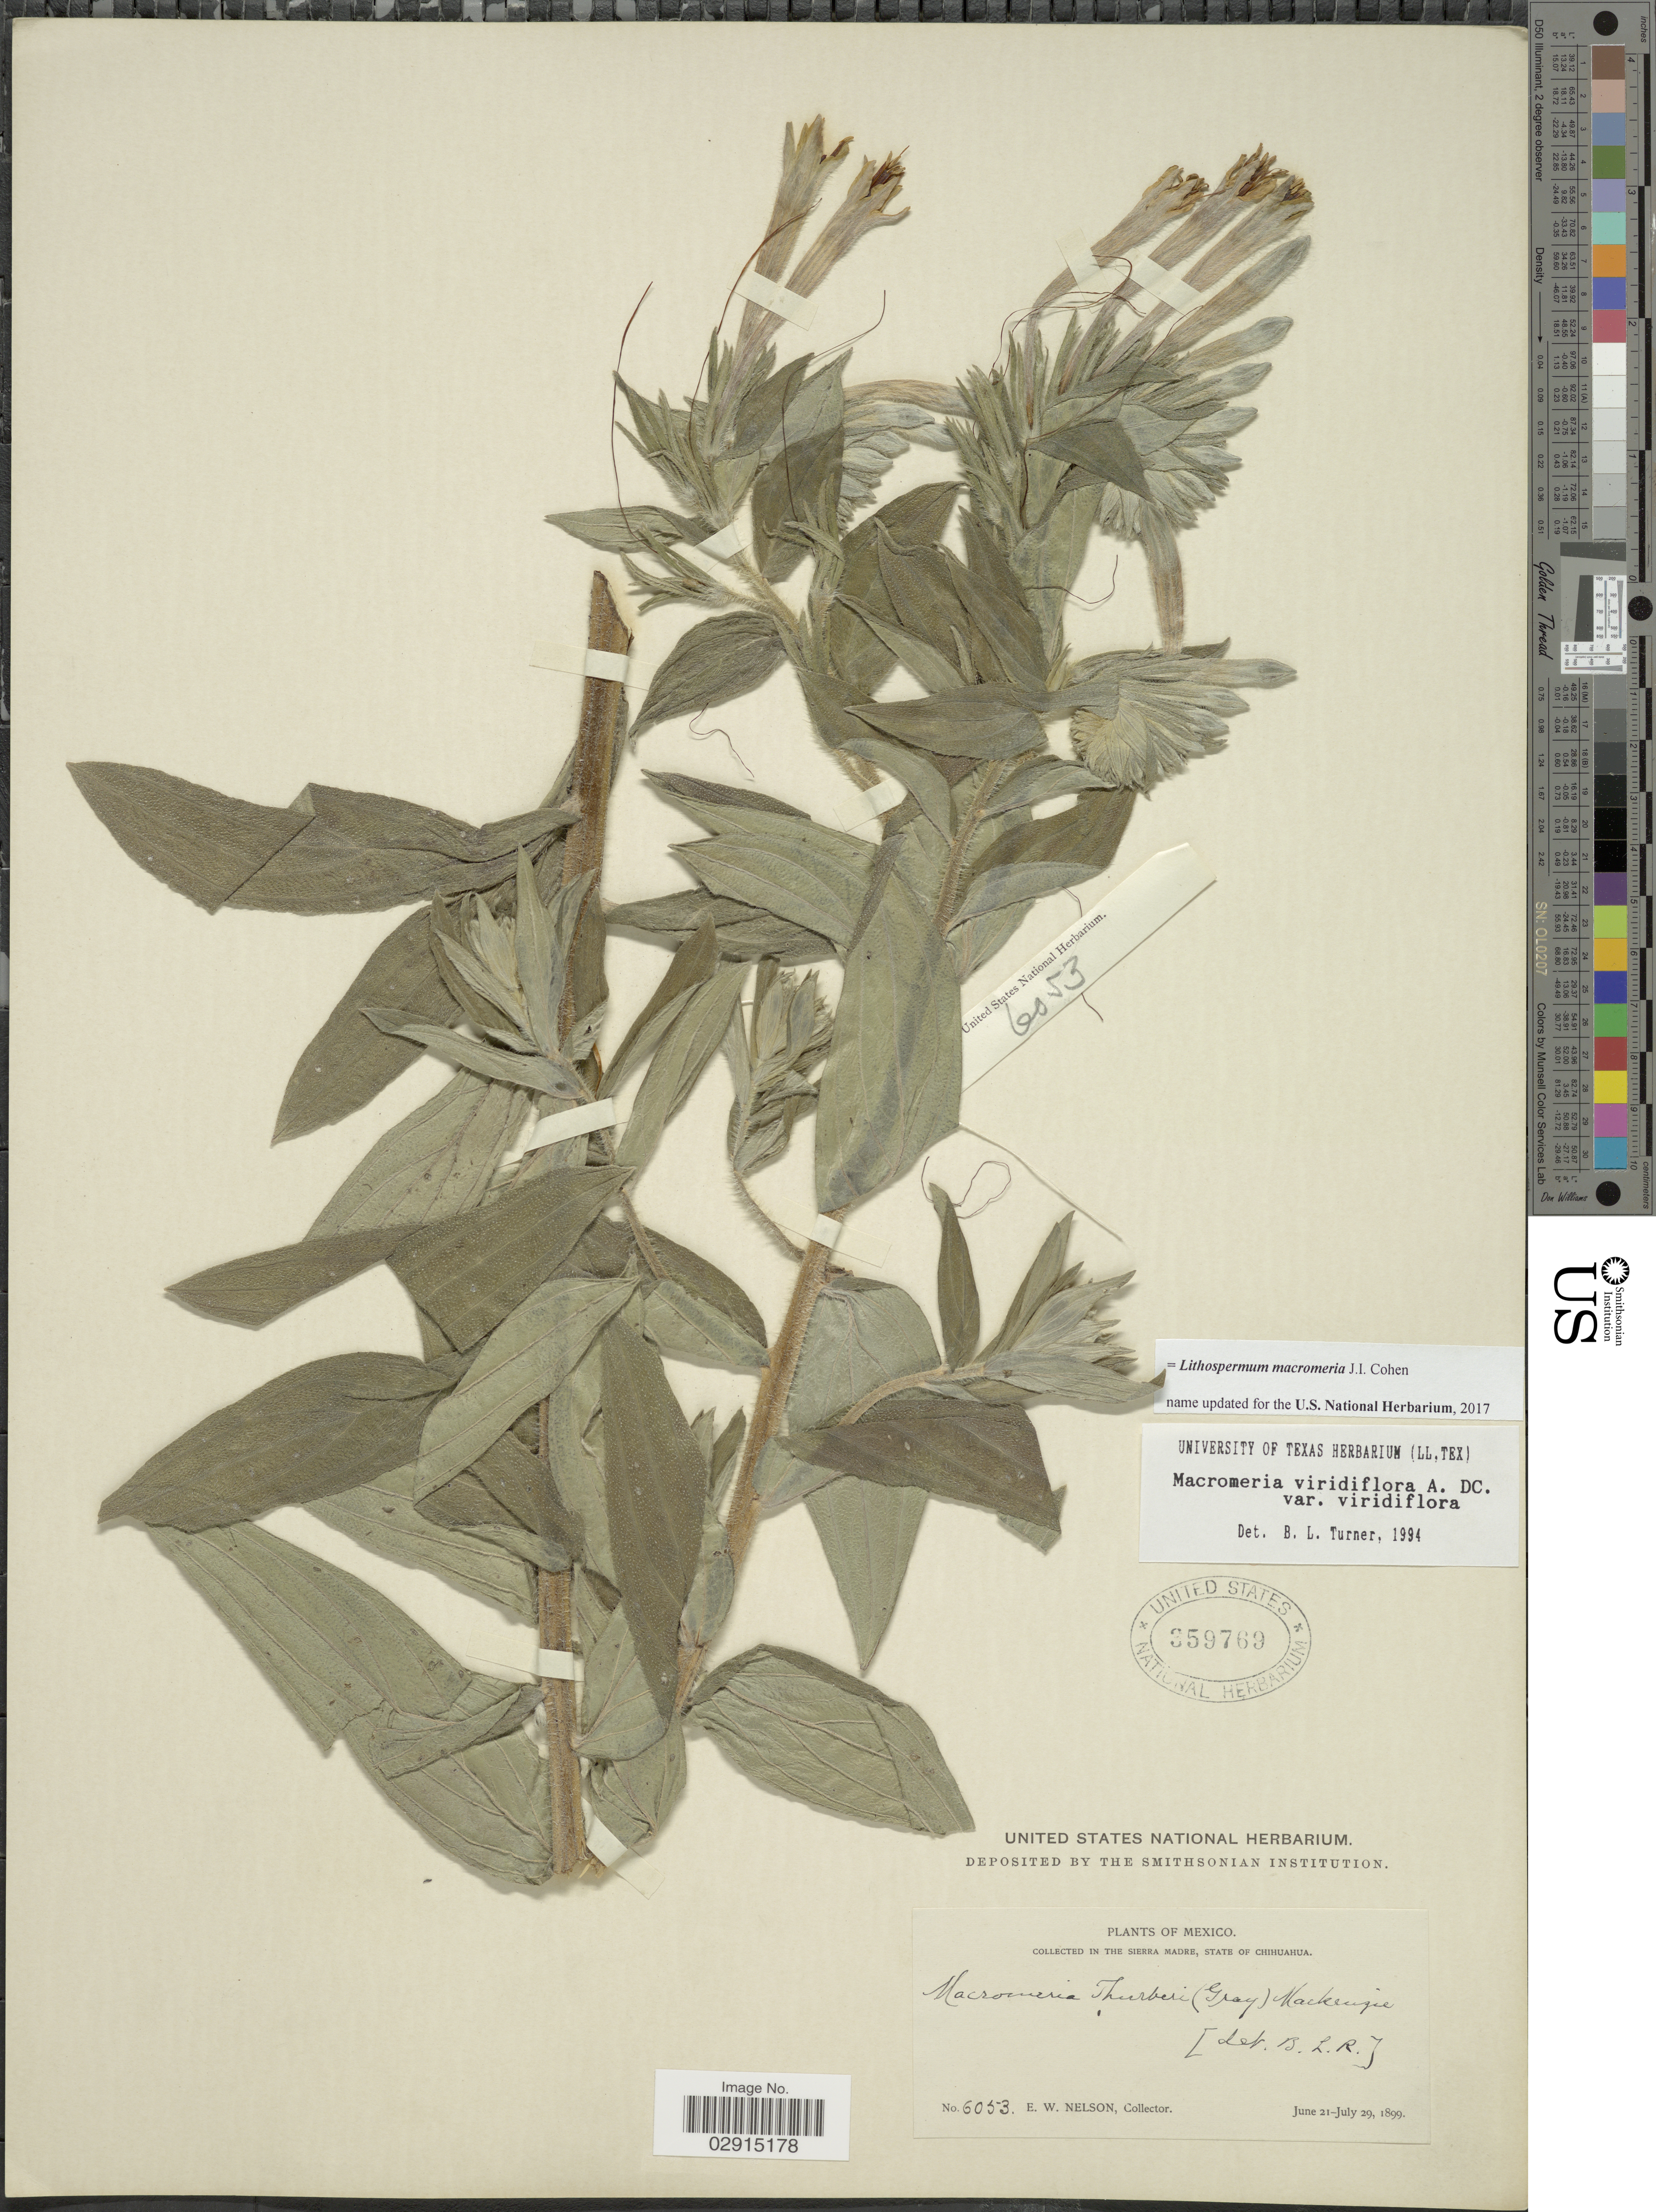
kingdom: Plantae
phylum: Tracheophyta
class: Magnoliopsida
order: Boraginales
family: Boraginaceae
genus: Lithospermum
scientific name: Lithospermum macromeria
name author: Cohen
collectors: E. W. Nelson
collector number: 6053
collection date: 1899-06-21/1899-07-29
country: Mexico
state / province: Chihuahua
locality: In the Sierra Madre.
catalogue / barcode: US 359769